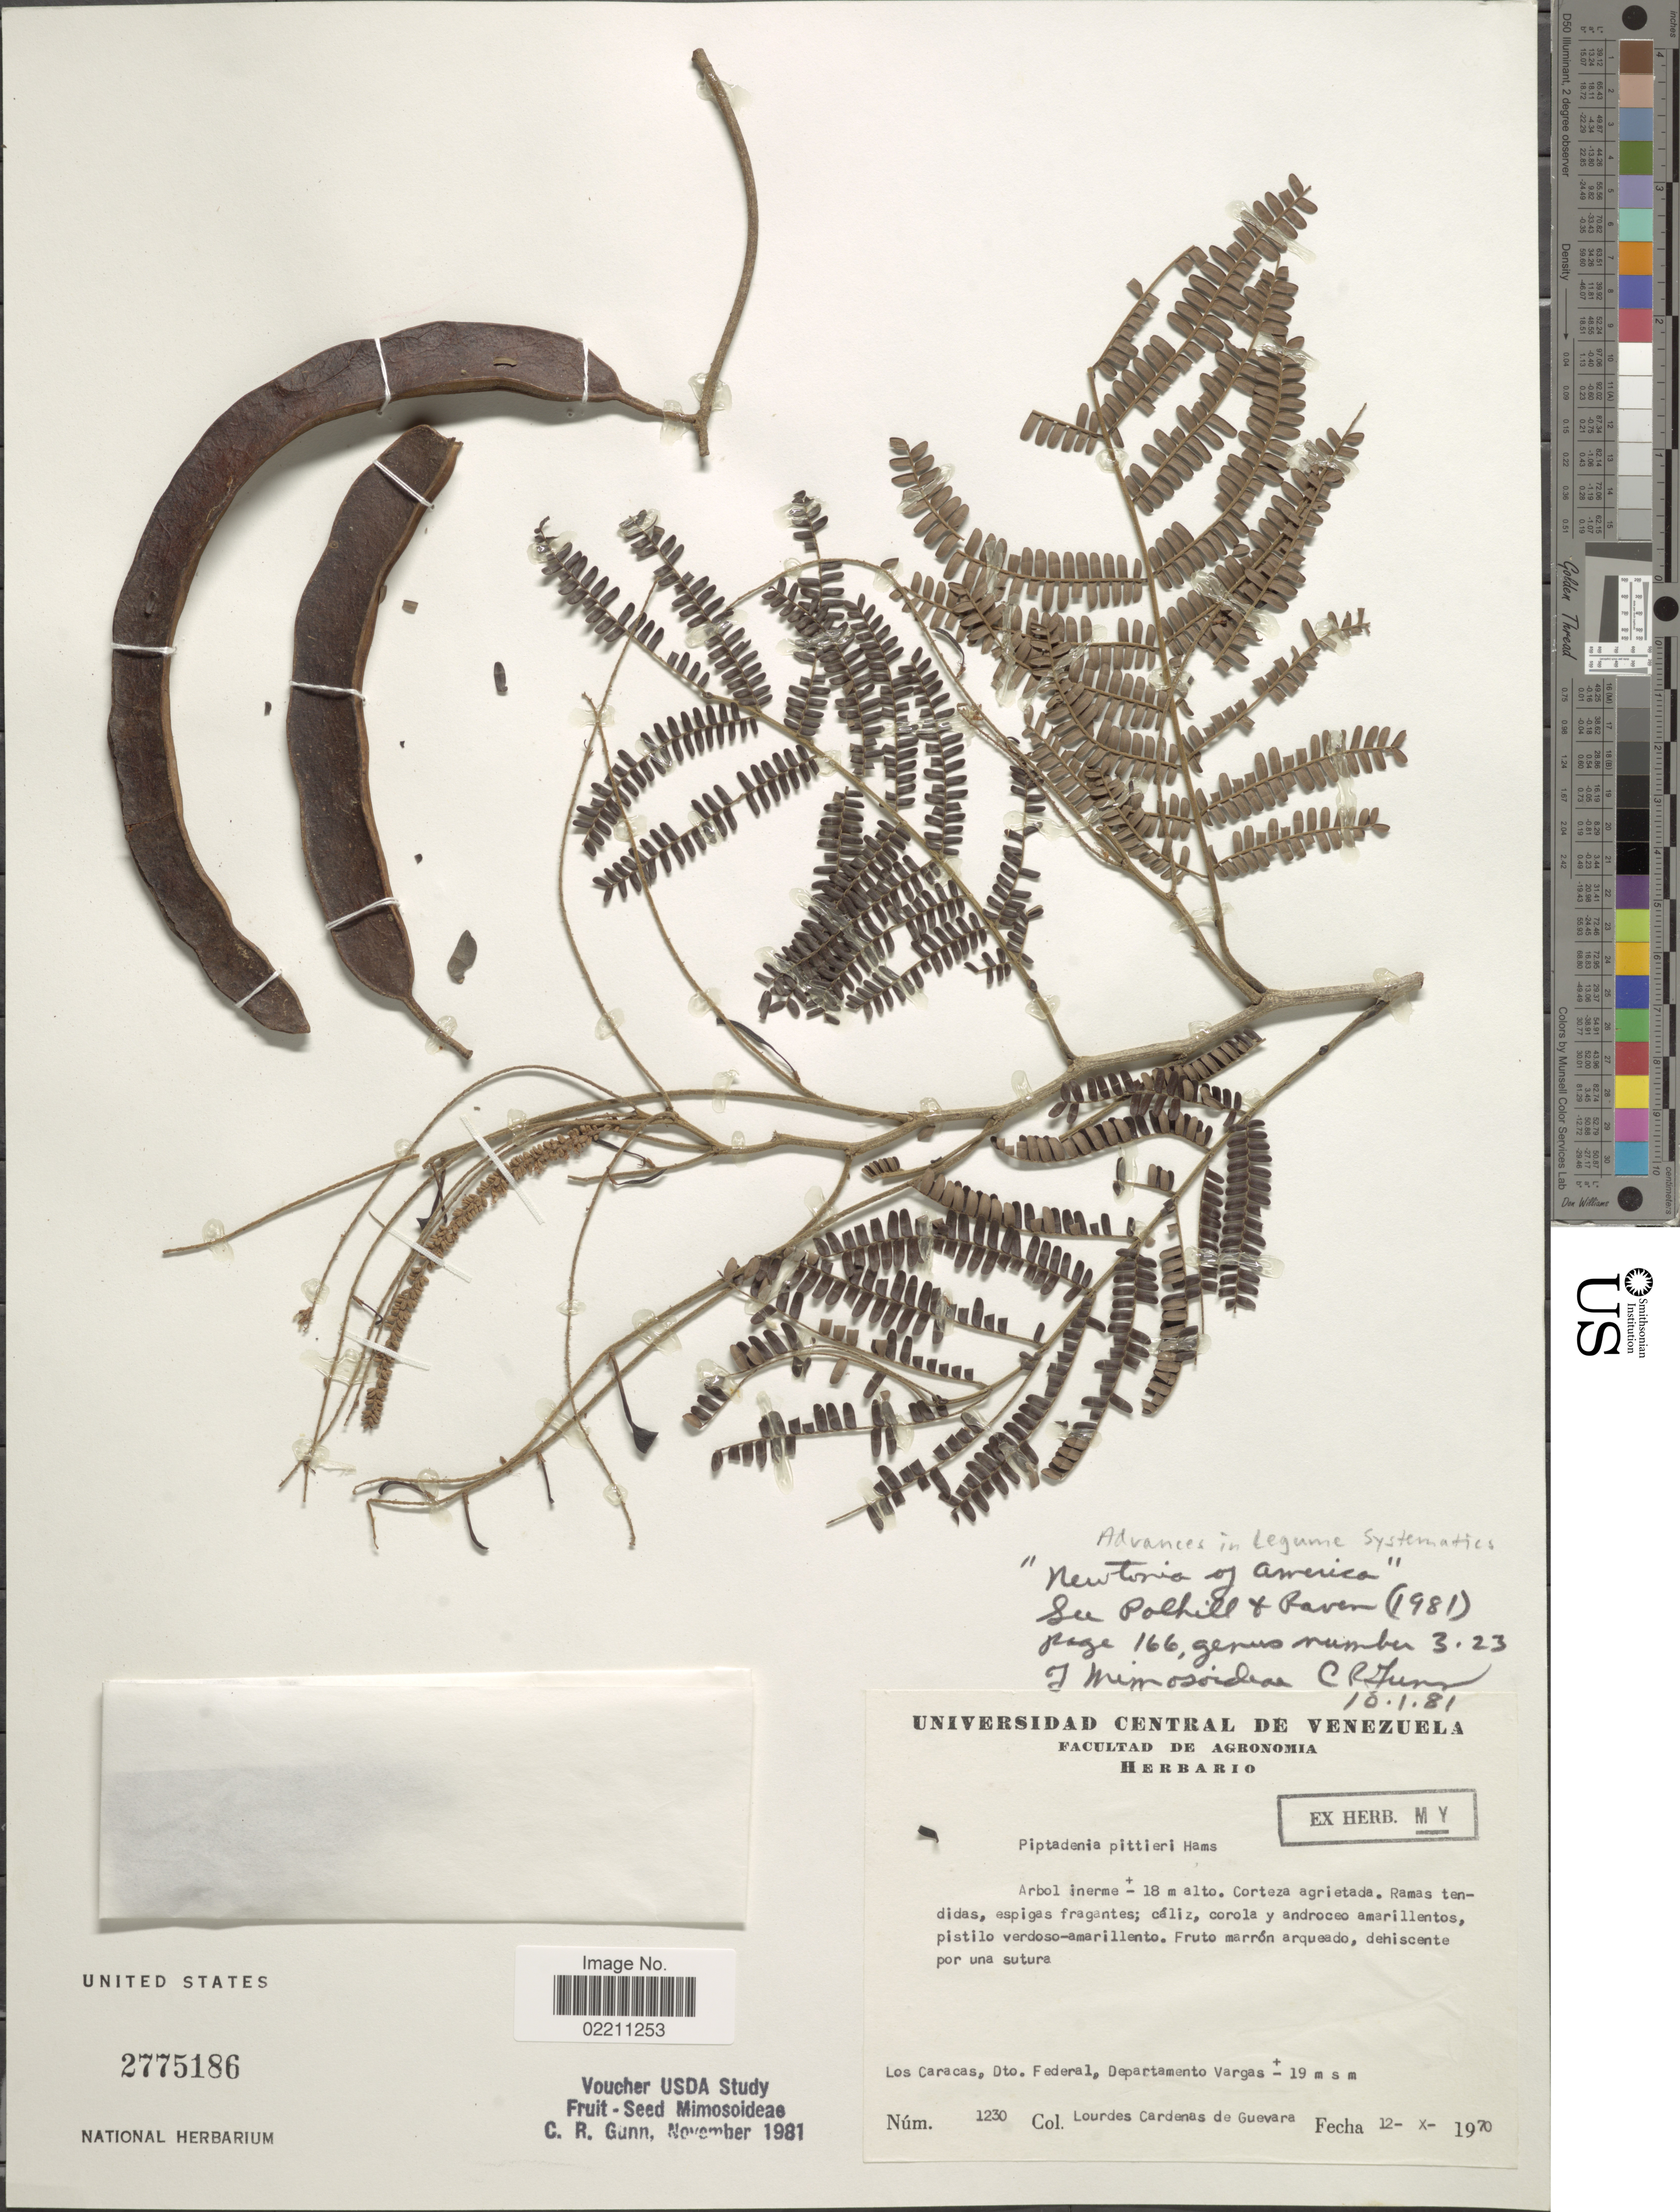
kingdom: Plantae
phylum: Tracheophyta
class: Magnoliopsida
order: Fabales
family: Fabaceae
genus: Marlimorimia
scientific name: Marlimorimia pittieri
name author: (Harms) L.P. Queiroz & L.M. Borges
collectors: L. De Guevara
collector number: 1230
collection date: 1970-10-12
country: Venezuela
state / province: Vargas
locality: Los Caracas, Dto. Federal, Departamento Vargas.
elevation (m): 19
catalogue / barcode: US 2775186